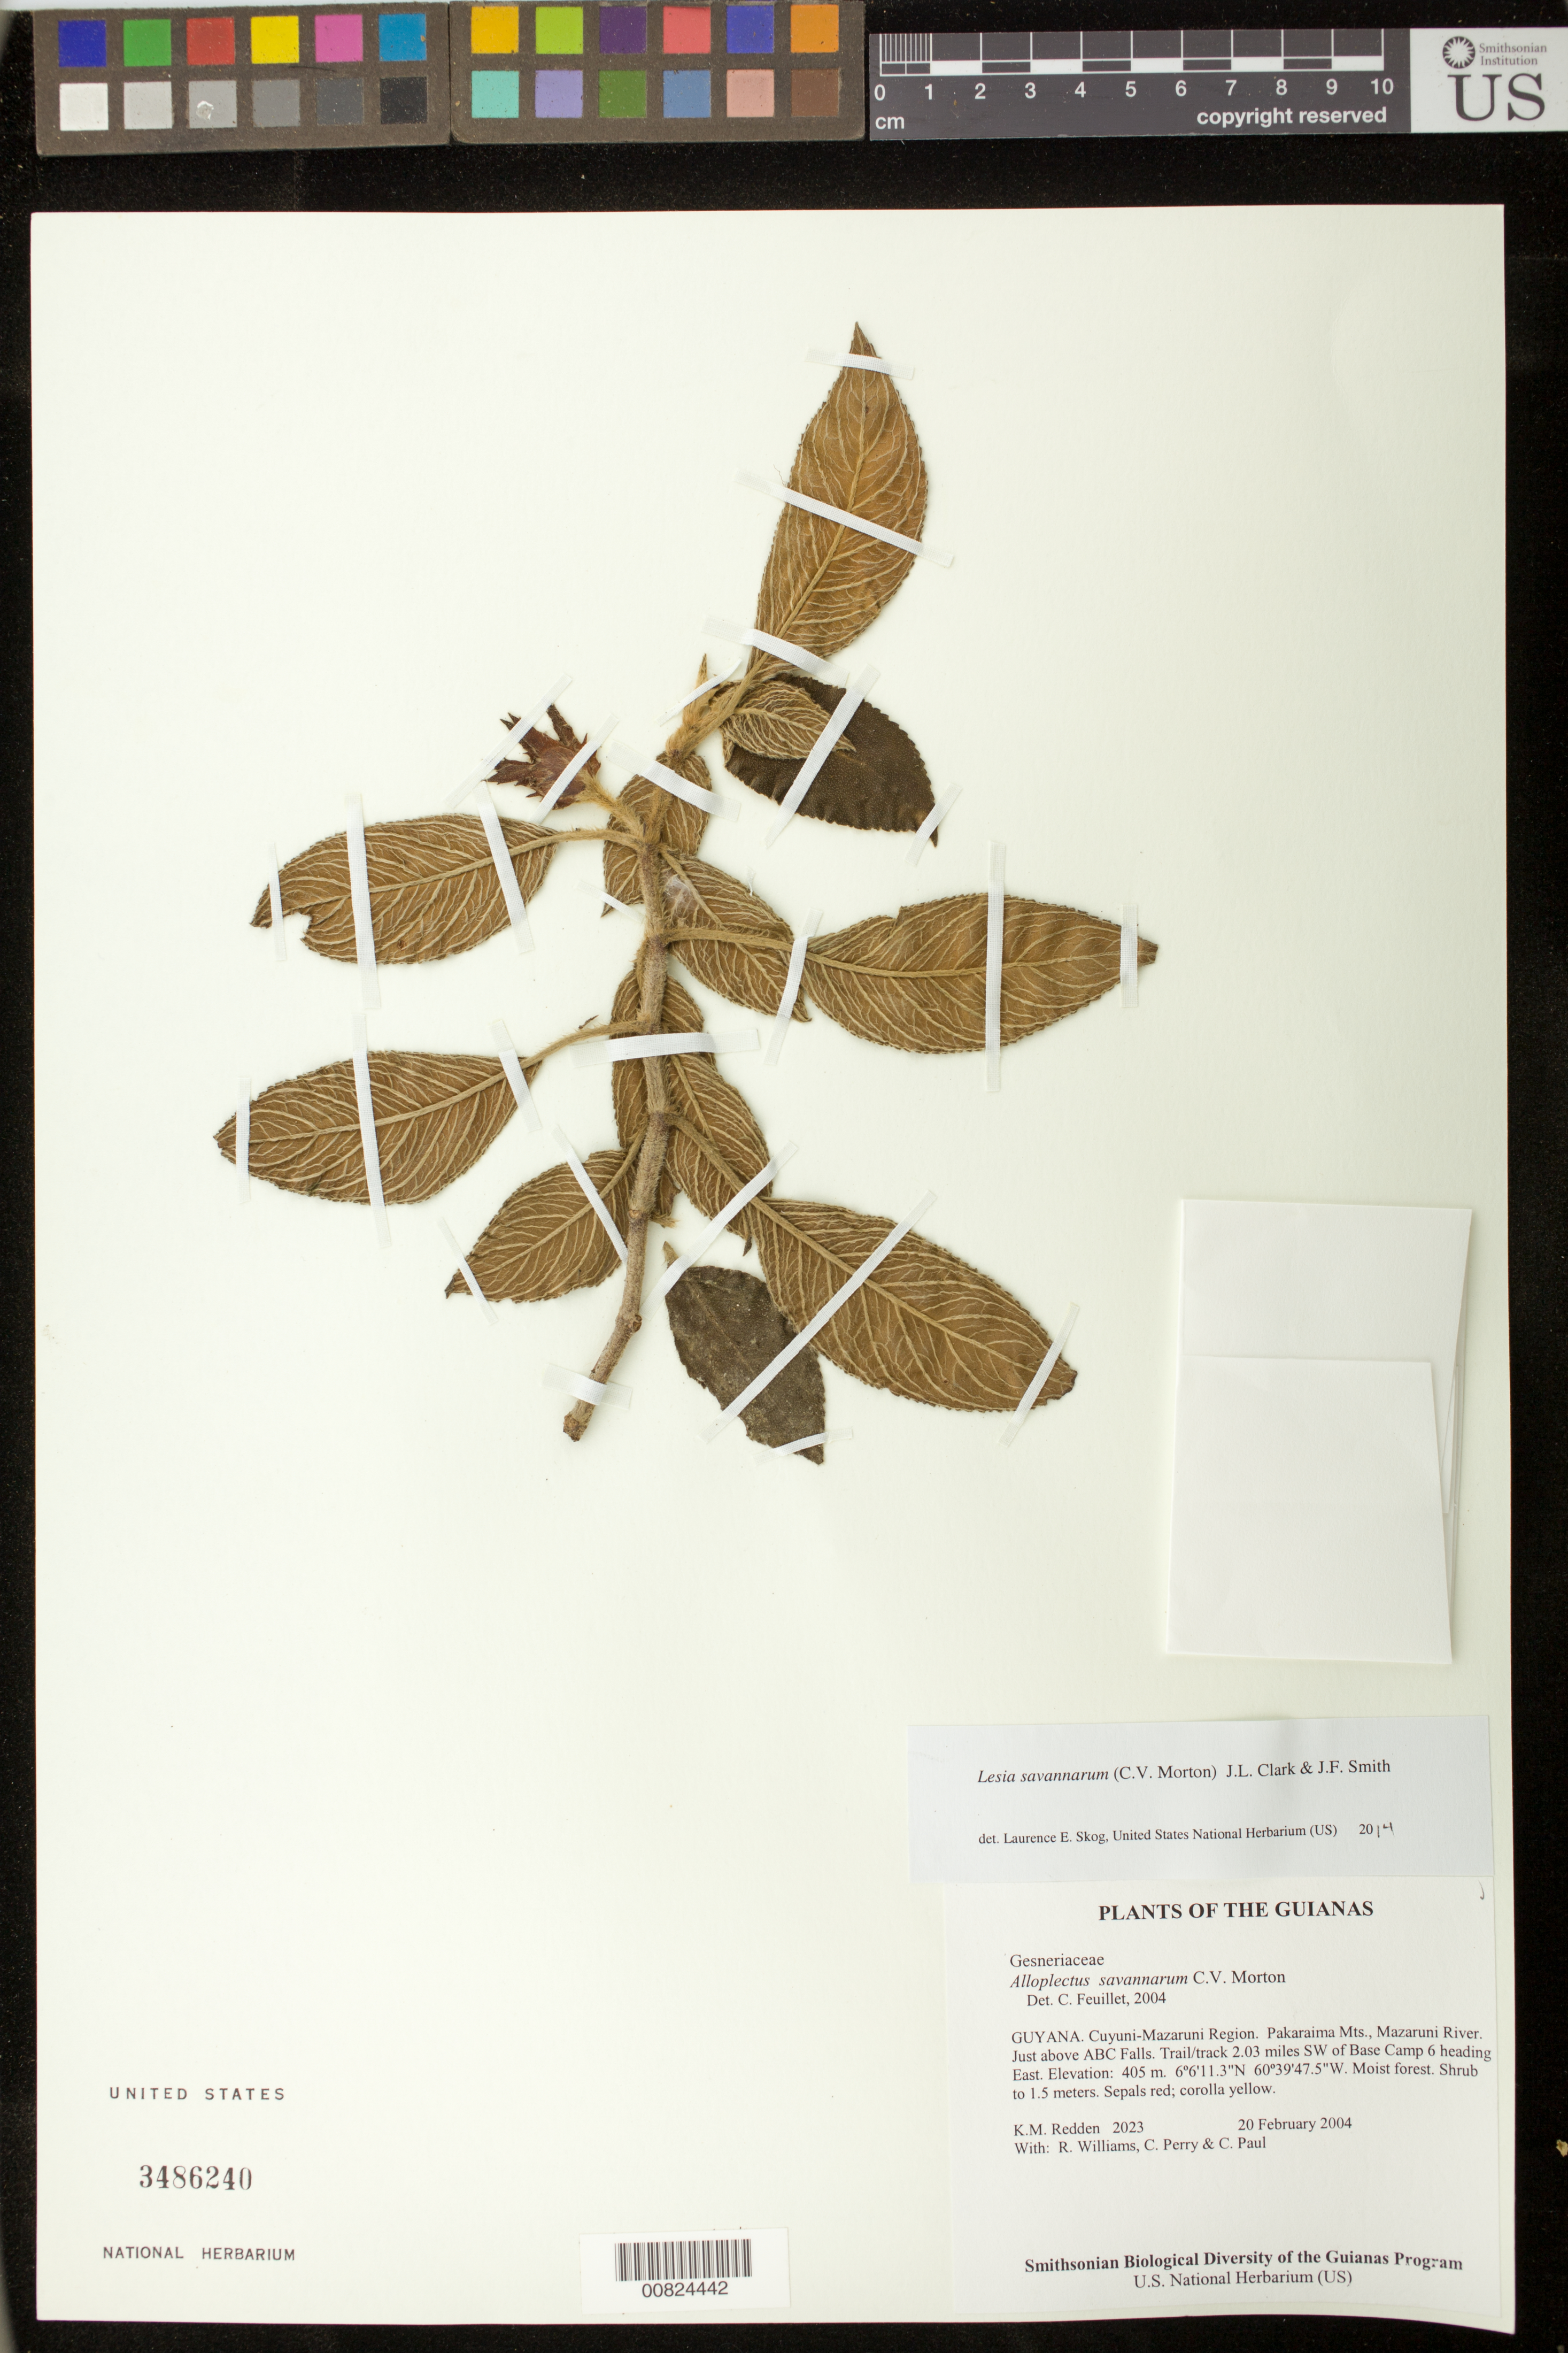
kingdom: Plantae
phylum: Tracheophyta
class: Magnoliopsida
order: Lamiales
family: Gesneriaceae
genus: Lesia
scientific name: Lesia savannarum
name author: (C.V. Morton) J.L. Clark & J.F. Sm.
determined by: Skog, Laurence E.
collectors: K. M. Redden & et al.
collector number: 2023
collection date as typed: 20 Feb 2004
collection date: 2004-02-20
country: Guyana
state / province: Cuyuni-Mazaruni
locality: Pakaraima Mts., Mazaruni River. Just above ABC Falls. Trail/track 2.03 miles SW of Base Camp 6 heading East.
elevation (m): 405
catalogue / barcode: US 3486240